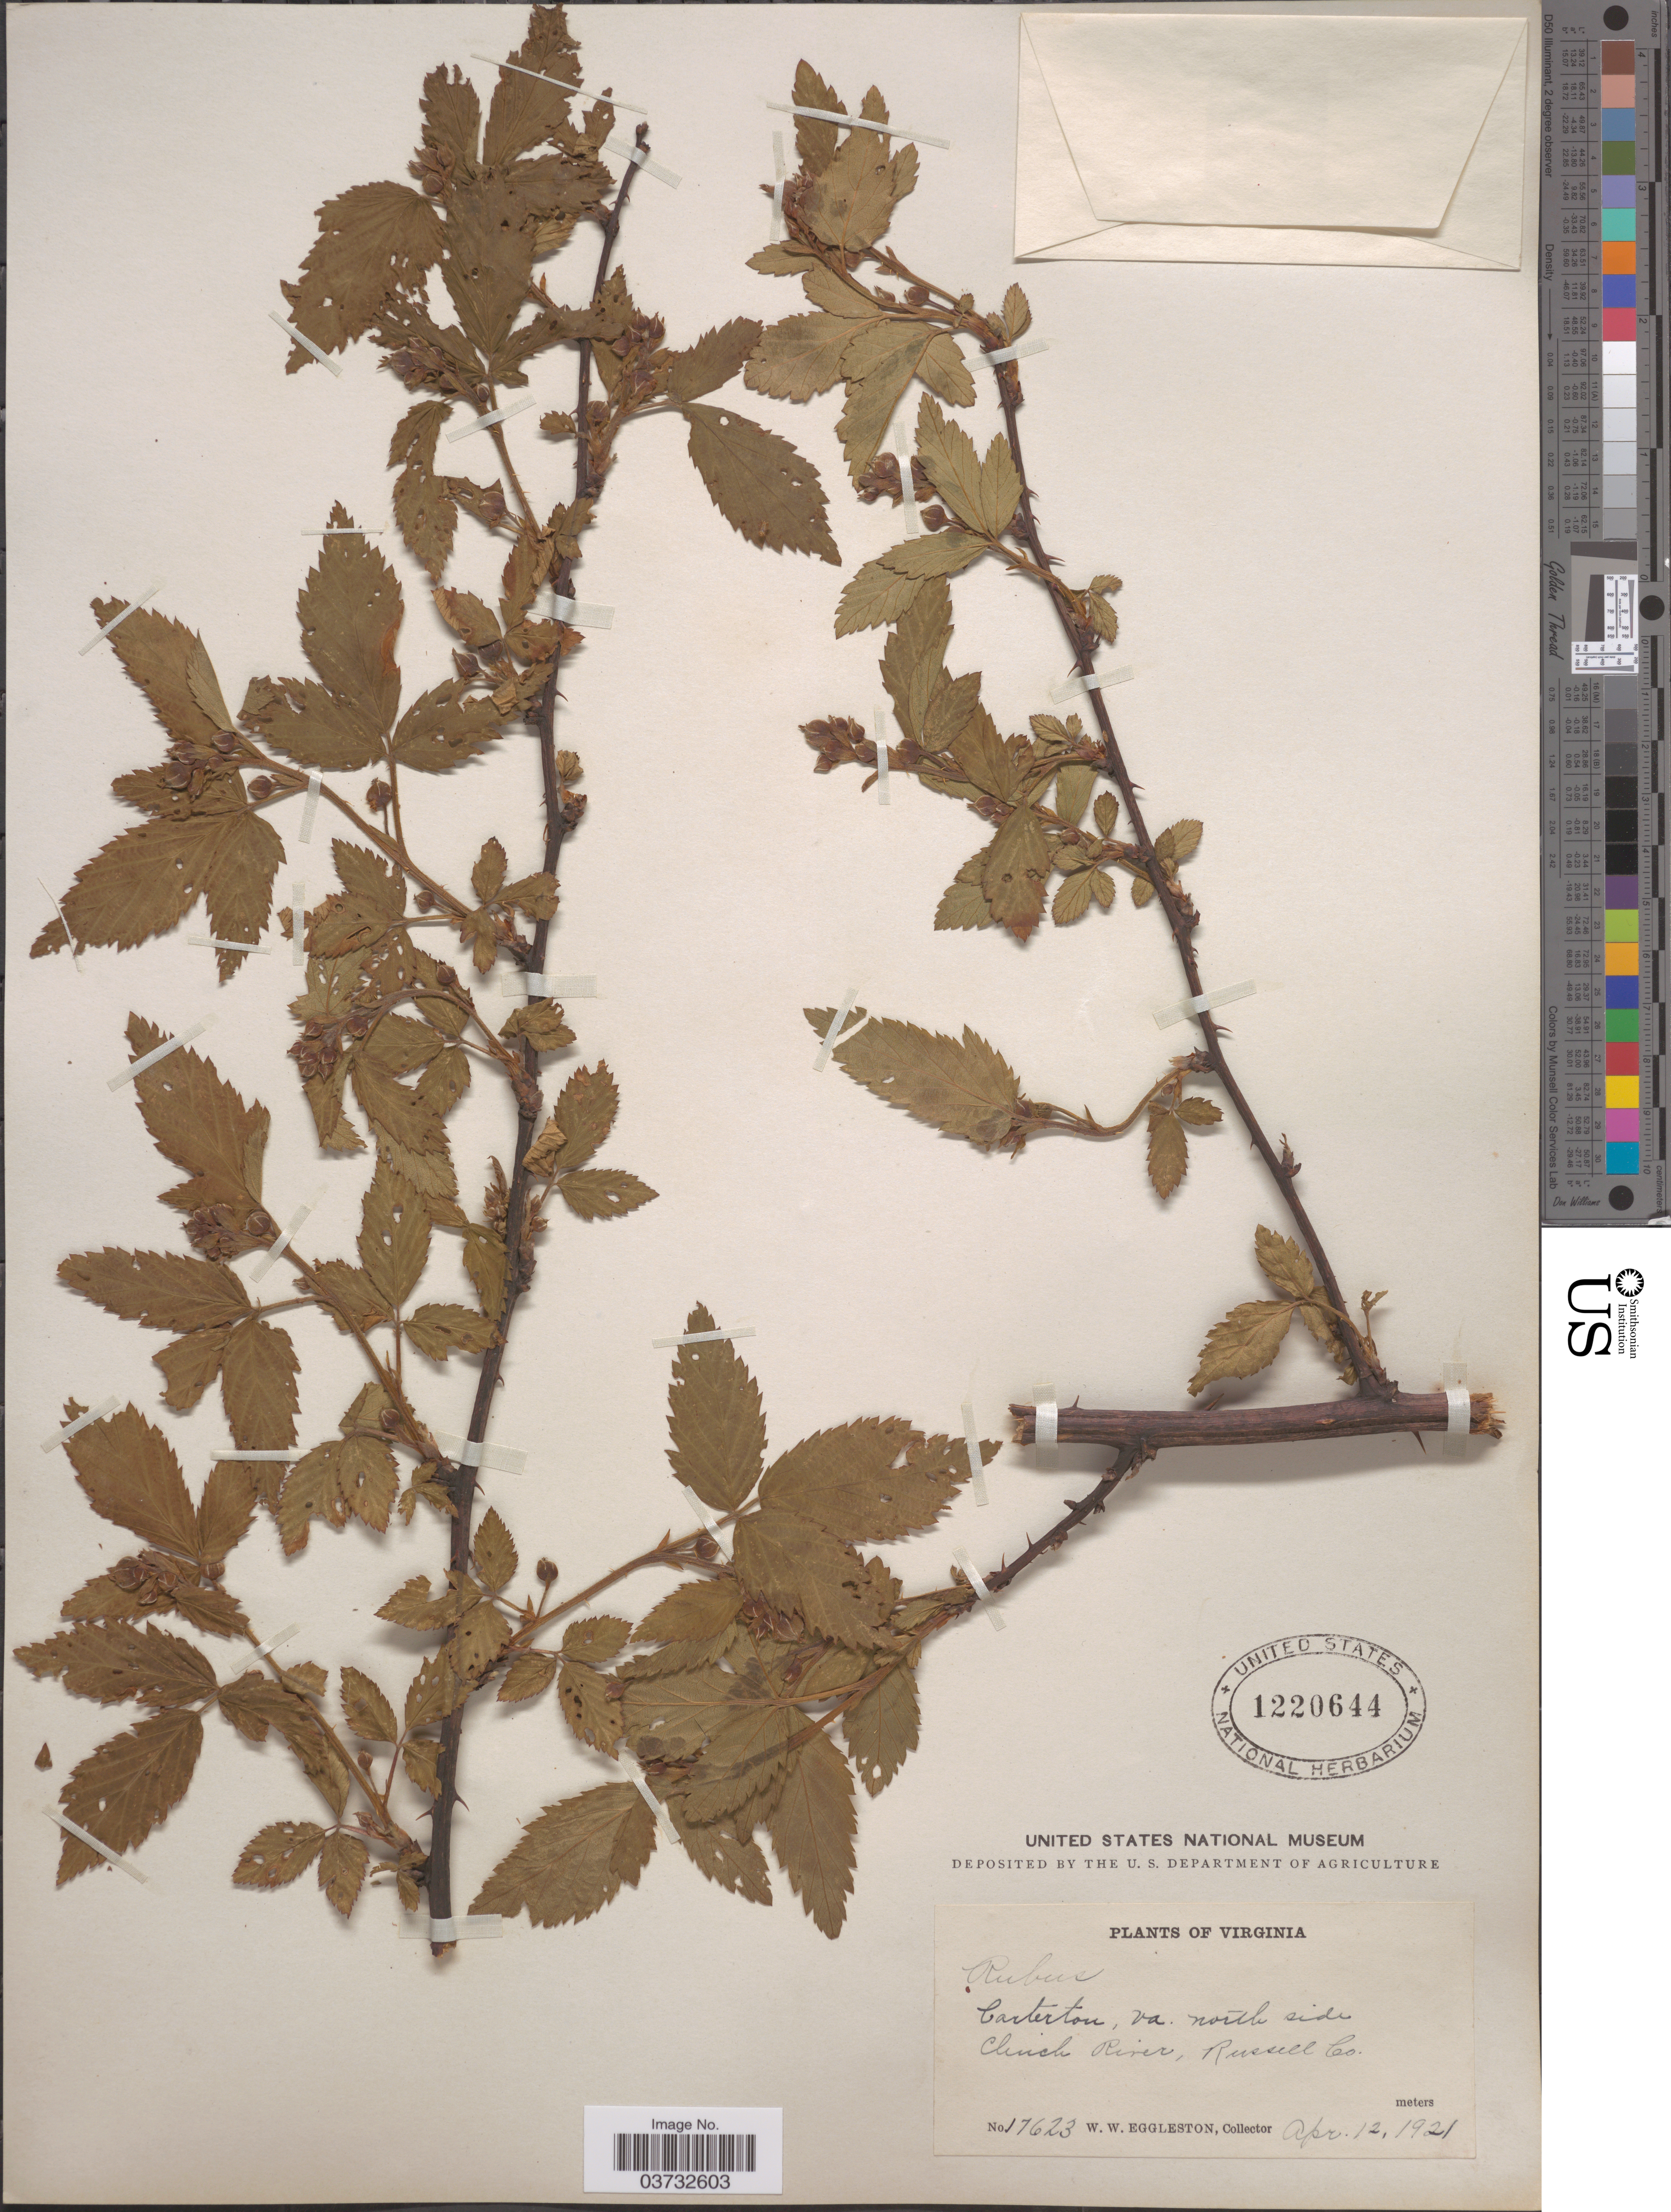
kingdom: Plantae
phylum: Tracheophyta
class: Magnoliopsida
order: Rosales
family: Rosaceae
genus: Rubus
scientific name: Rubus sp.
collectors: W. W. Eggleston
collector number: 17623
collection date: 1921-04-12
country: United States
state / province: Virginia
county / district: Russell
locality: Carterton. North side Clinch River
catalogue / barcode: US 1220644